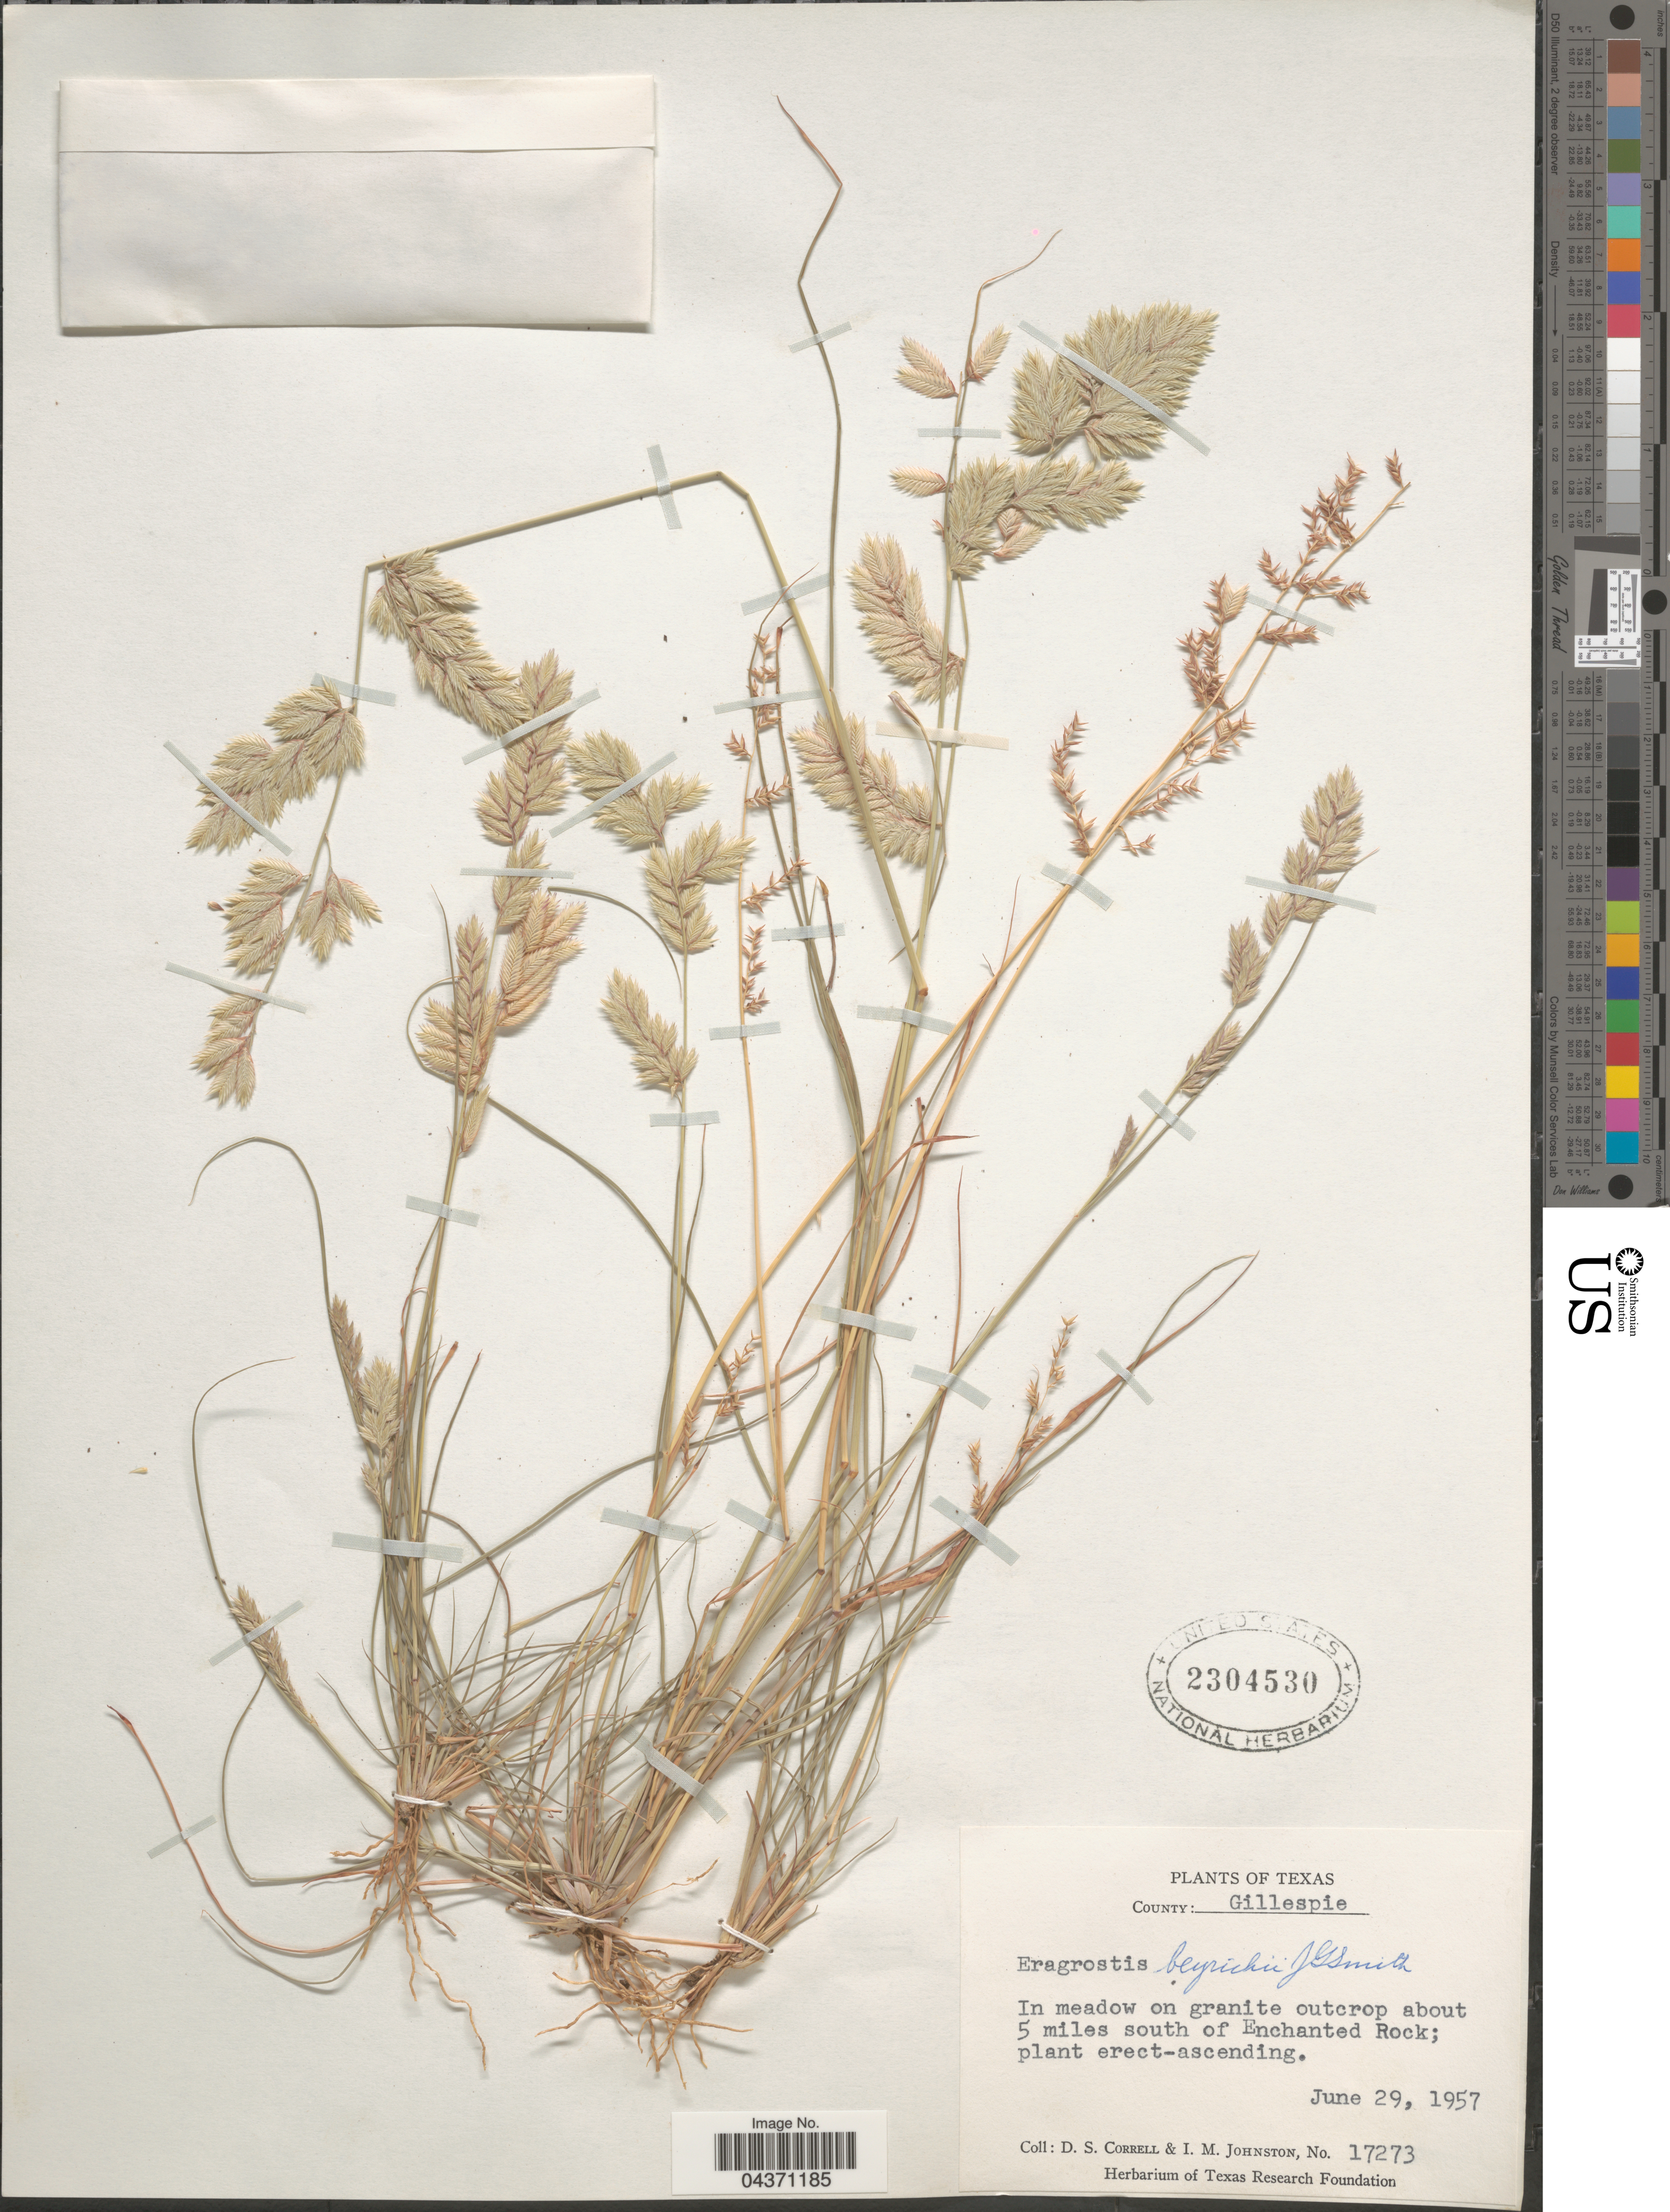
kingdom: Plantae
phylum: Tracheophyta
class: Liliopsida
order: Poales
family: Poaceae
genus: Eragrostis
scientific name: Eragrostis secundiflora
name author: J. Presl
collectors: D. S. Correll & I.M. Johnston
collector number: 17273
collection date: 1957-06-29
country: United States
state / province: Texas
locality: County: Gillespie. In meadow on granite outcrop about 5 miles south of Enchanted Rock.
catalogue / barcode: US 2304530